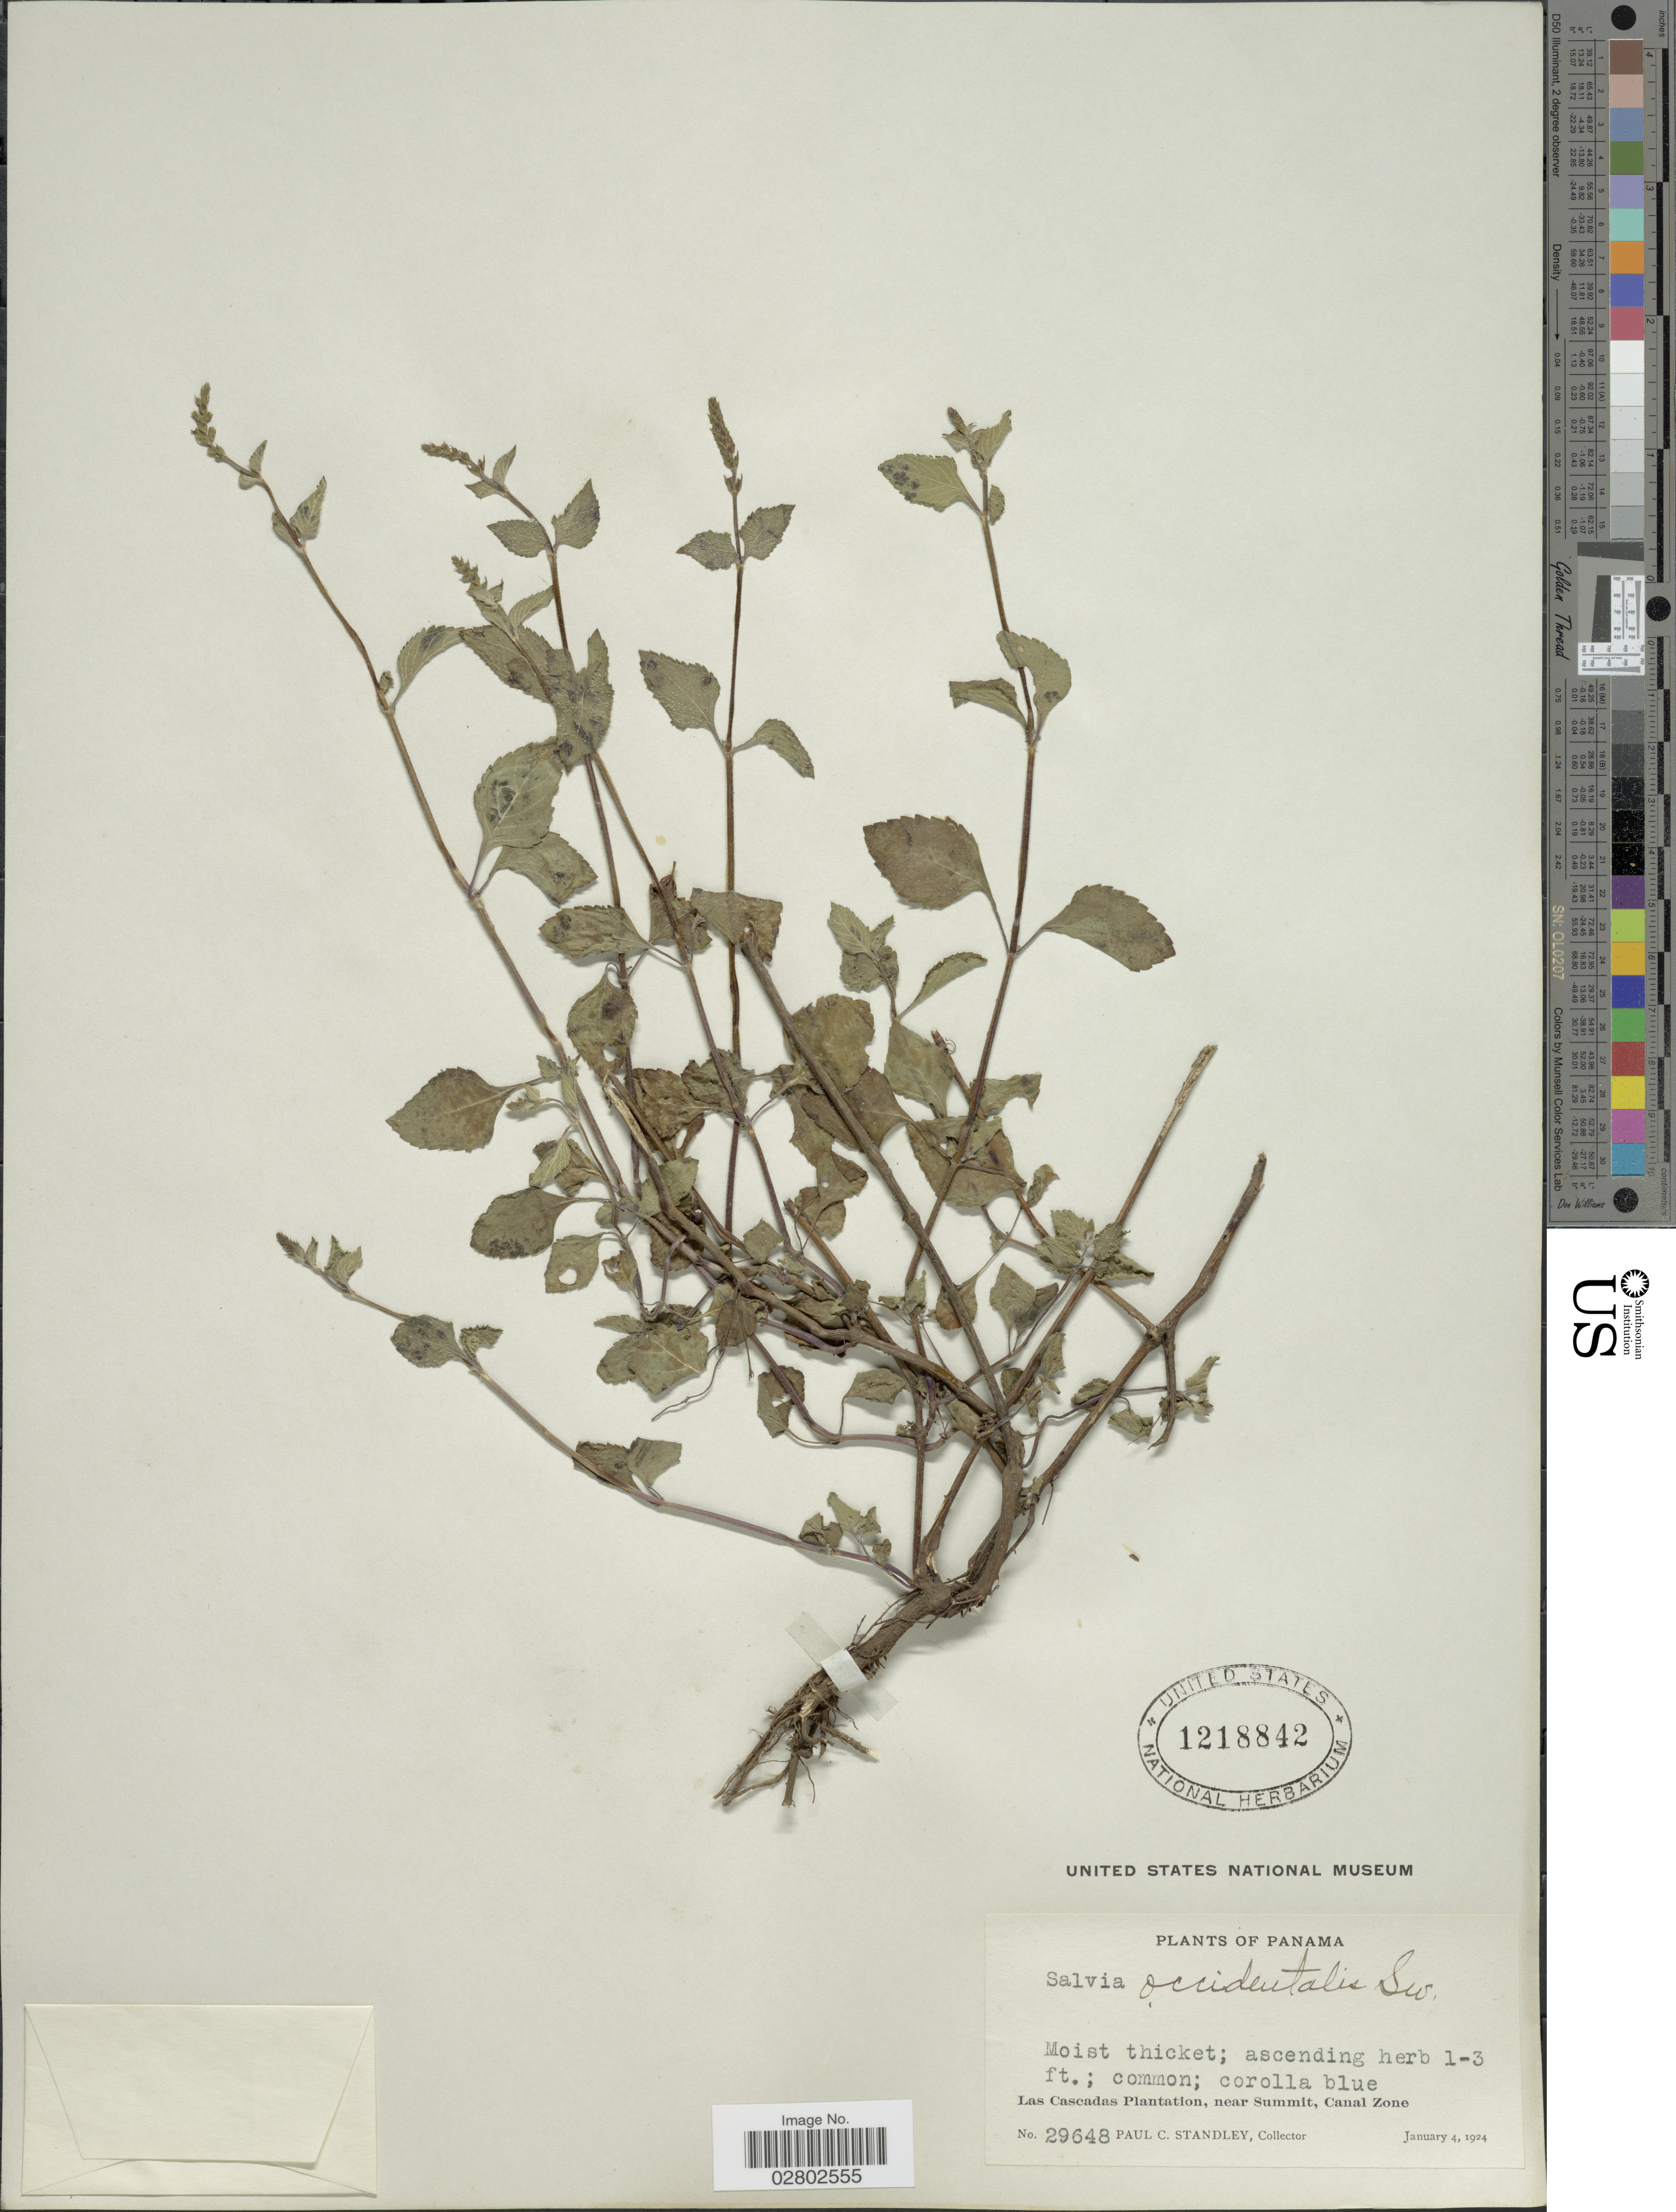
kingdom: Plantae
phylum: Tracheophyta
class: Magnoliopsida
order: Lamiales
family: Lamiaceae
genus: Salvia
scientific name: Salvia occidentalis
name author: Sw.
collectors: P. C. Standley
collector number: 29648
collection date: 1924-01-04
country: Panama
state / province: Colón / Panamá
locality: Las Cascadas Plantation, near Summit, Canal Zone.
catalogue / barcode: US 1218842